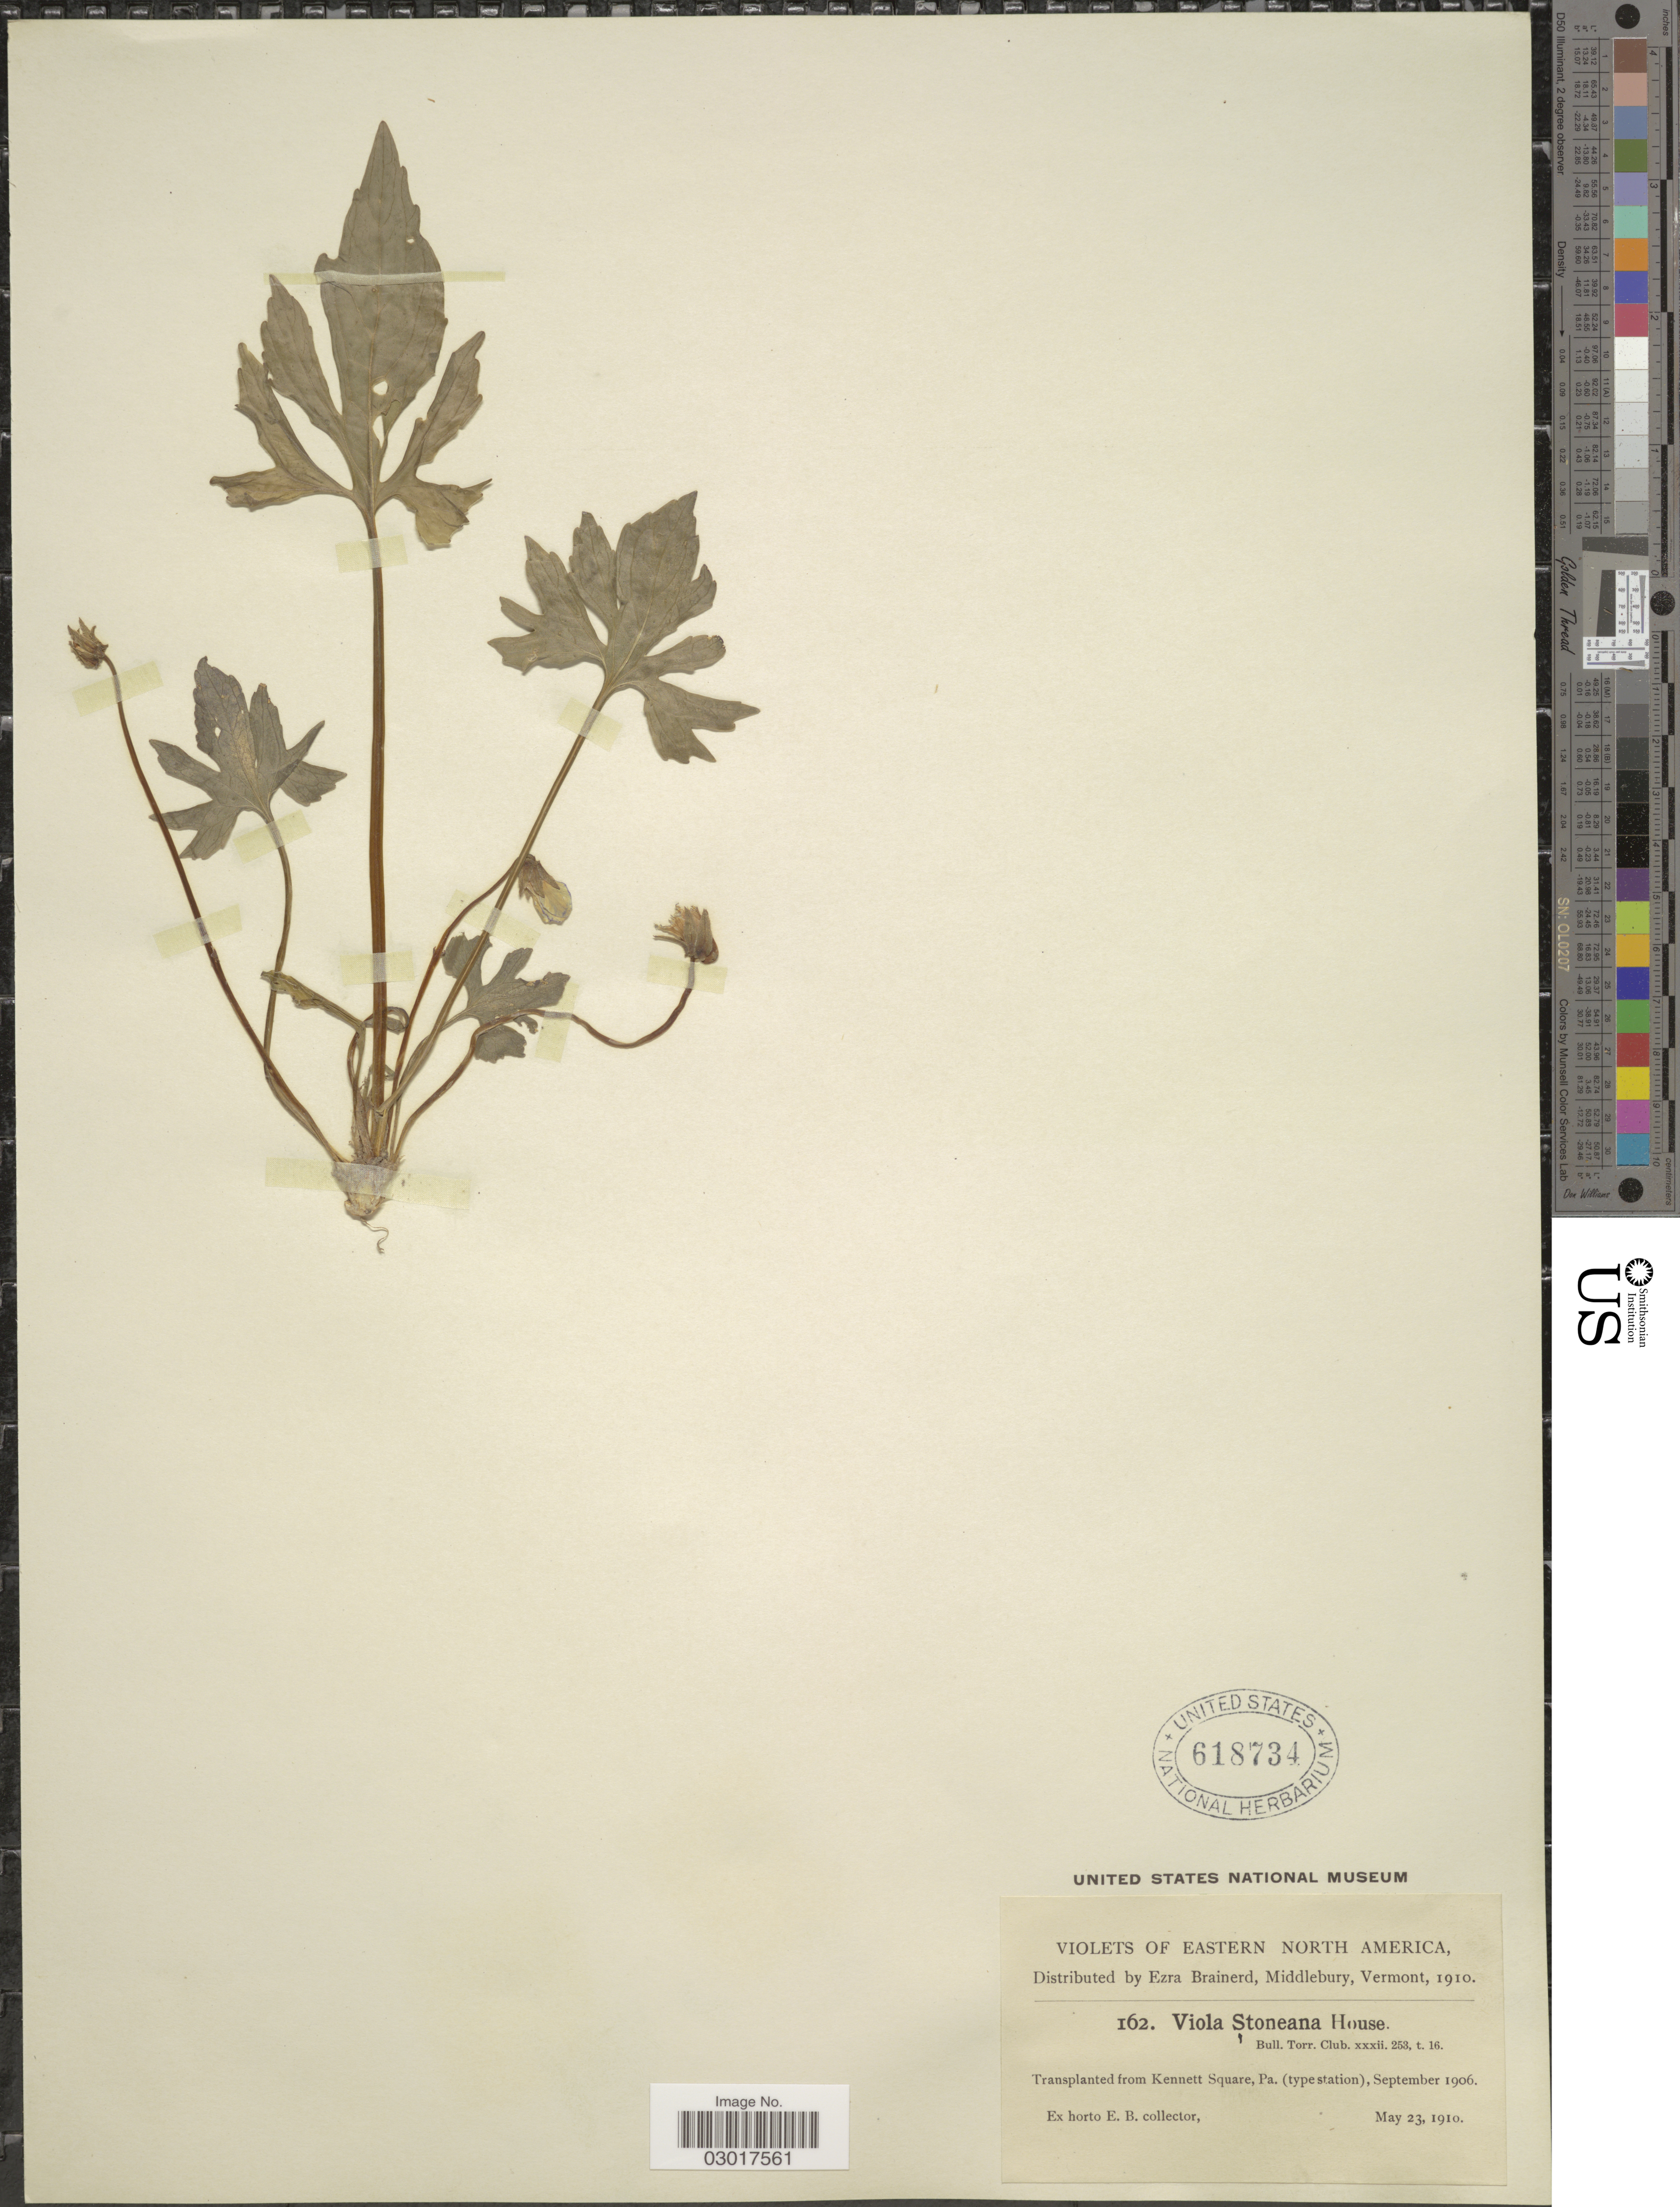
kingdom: Plantae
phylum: Tracheophyta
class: Magnoliopsida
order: Malpighiales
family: Violaceae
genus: Viola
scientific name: Viola triloba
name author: Schwein.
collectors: ex herb. Ezra Brainerd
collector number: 162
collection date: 1910-05-23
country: United States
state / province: Pennsylvania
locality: Eastern North America. Transplanted from Kennett Square, Pa.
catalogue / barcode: US 618734